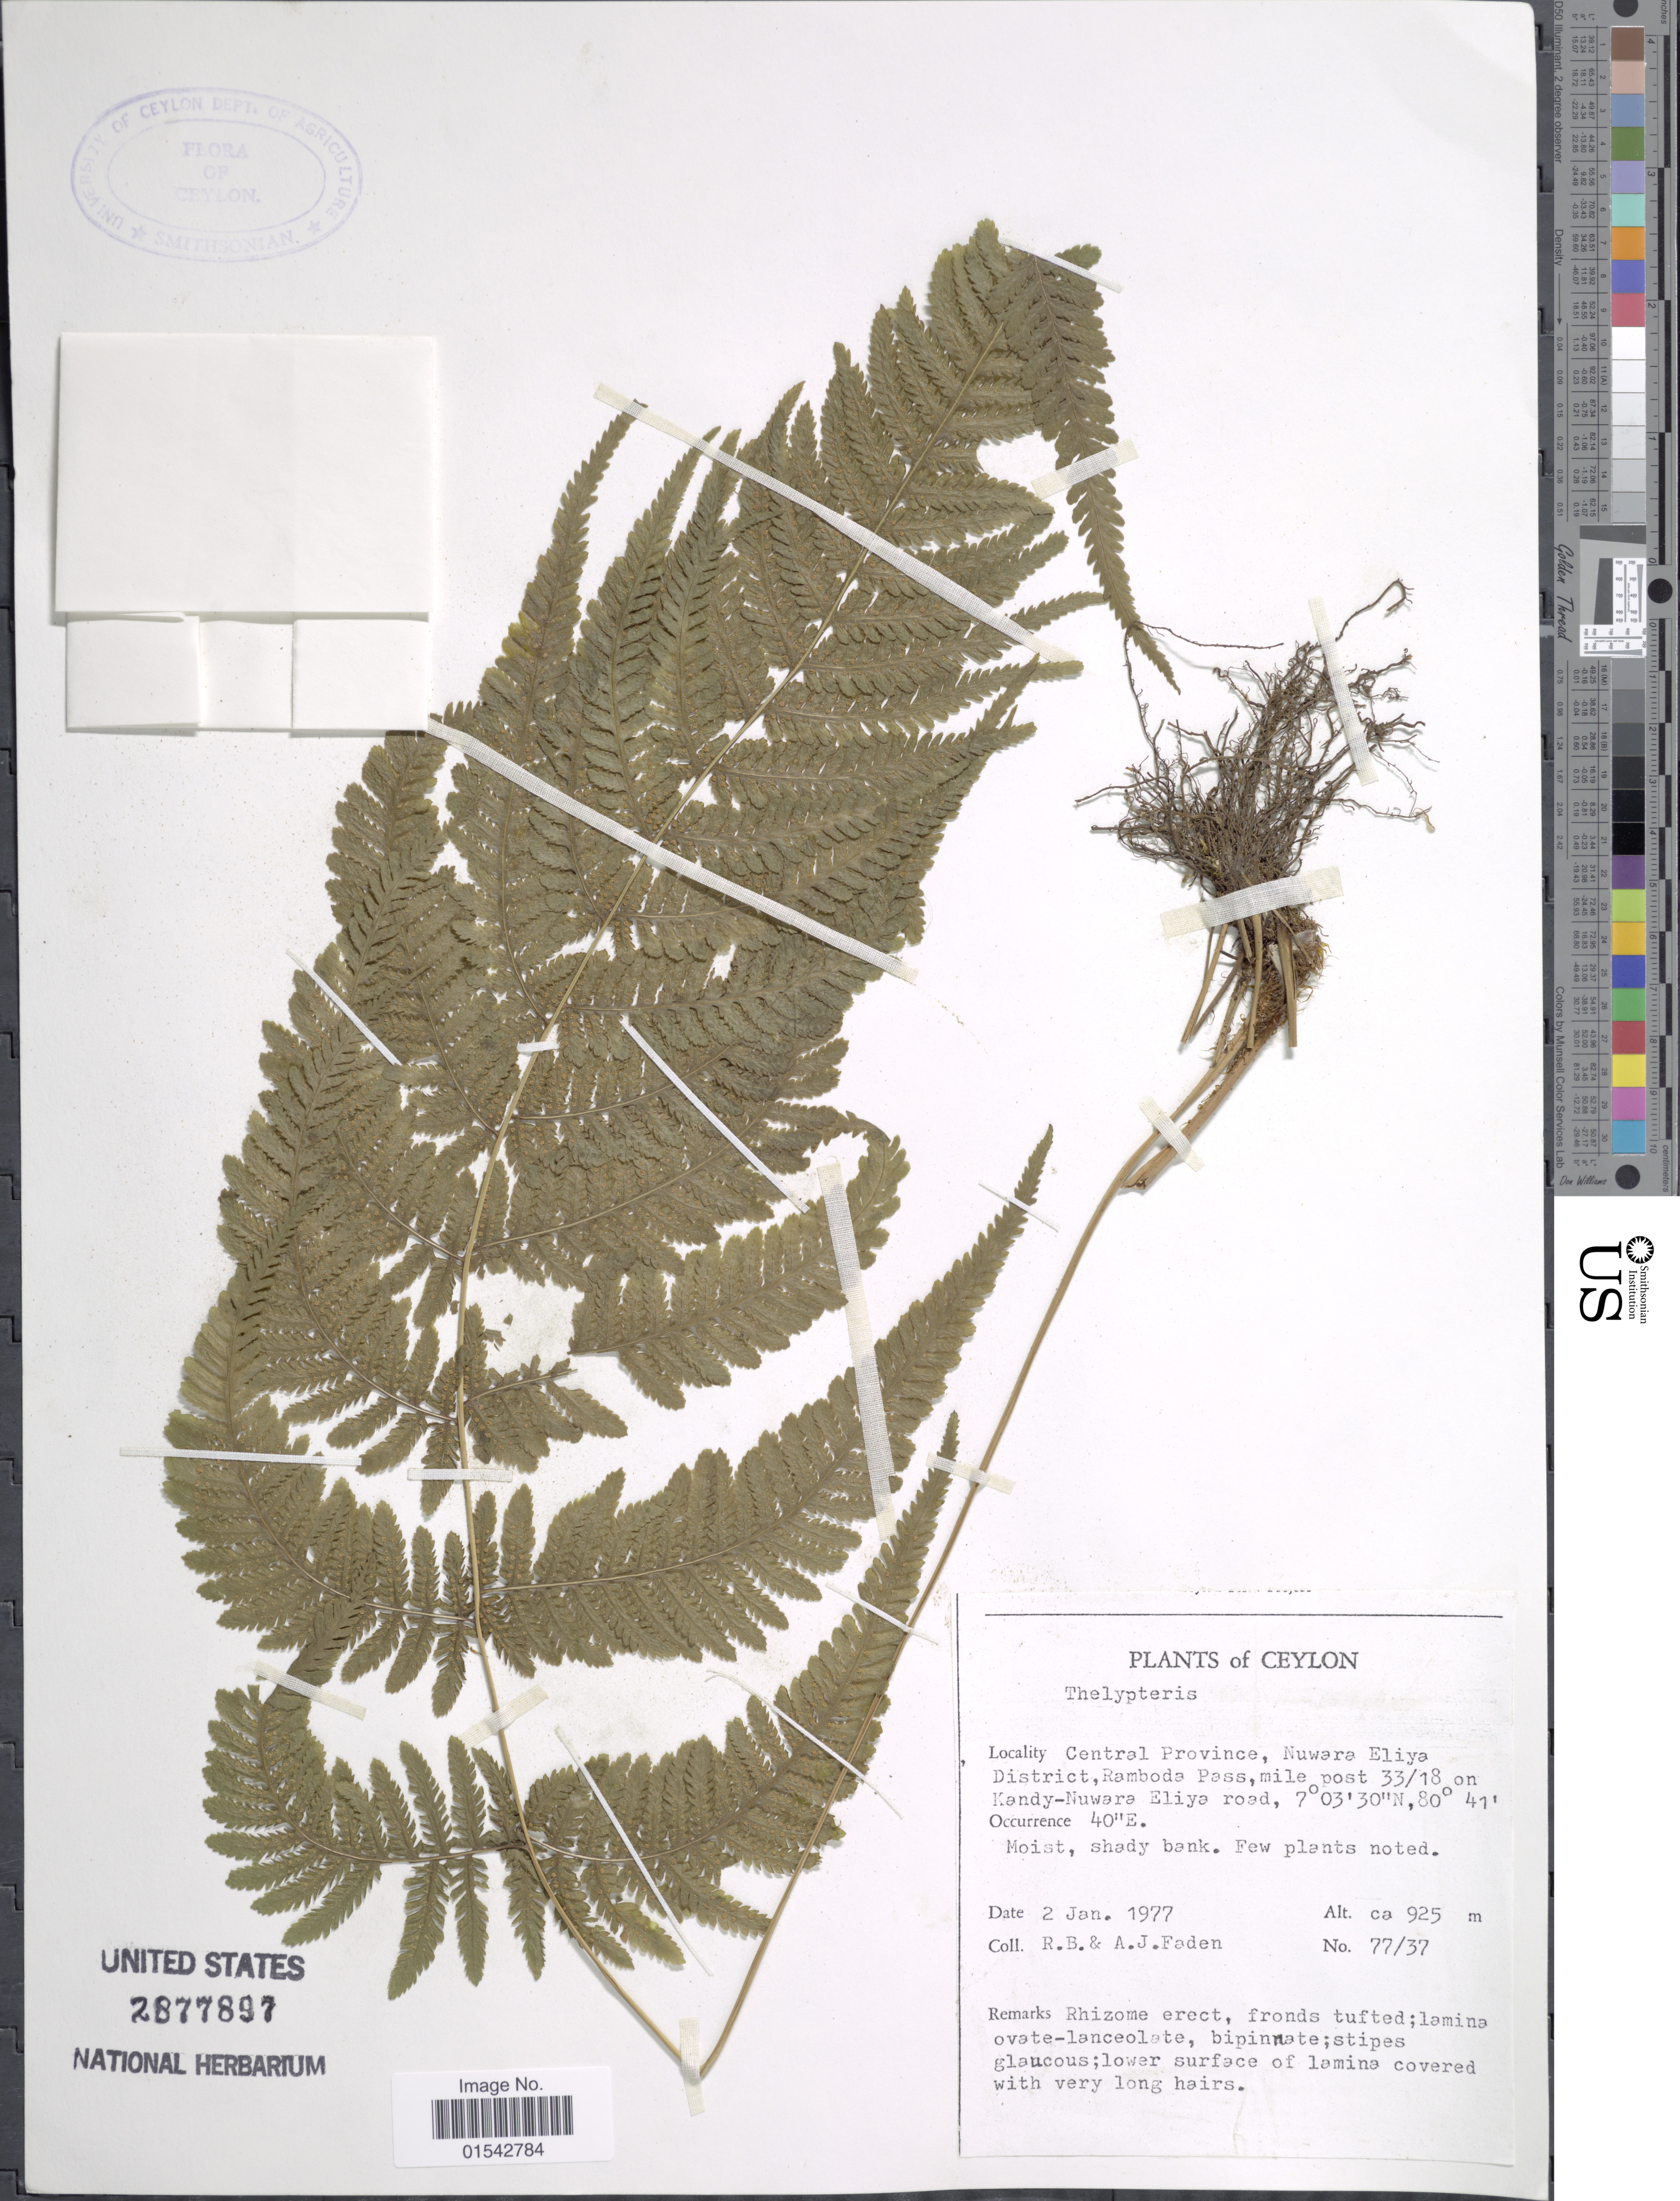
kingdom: Plantae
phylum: Tracheophyta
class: Polypodiopsida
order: Polypodiales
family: Thelypteridaceae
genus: Cyclosorus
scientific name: Cyclosorus sp.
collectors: R. B. Faden & A. J. Faden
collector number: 77/37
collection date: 1977-01-02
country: Sri Lanka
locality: Ceylon, Central Province, Nuwara Eliya District, Ramboda Pass, mile post 33/18 on Kandy-Nuwara Eliya Road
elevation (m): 925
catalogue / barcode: US 2877897